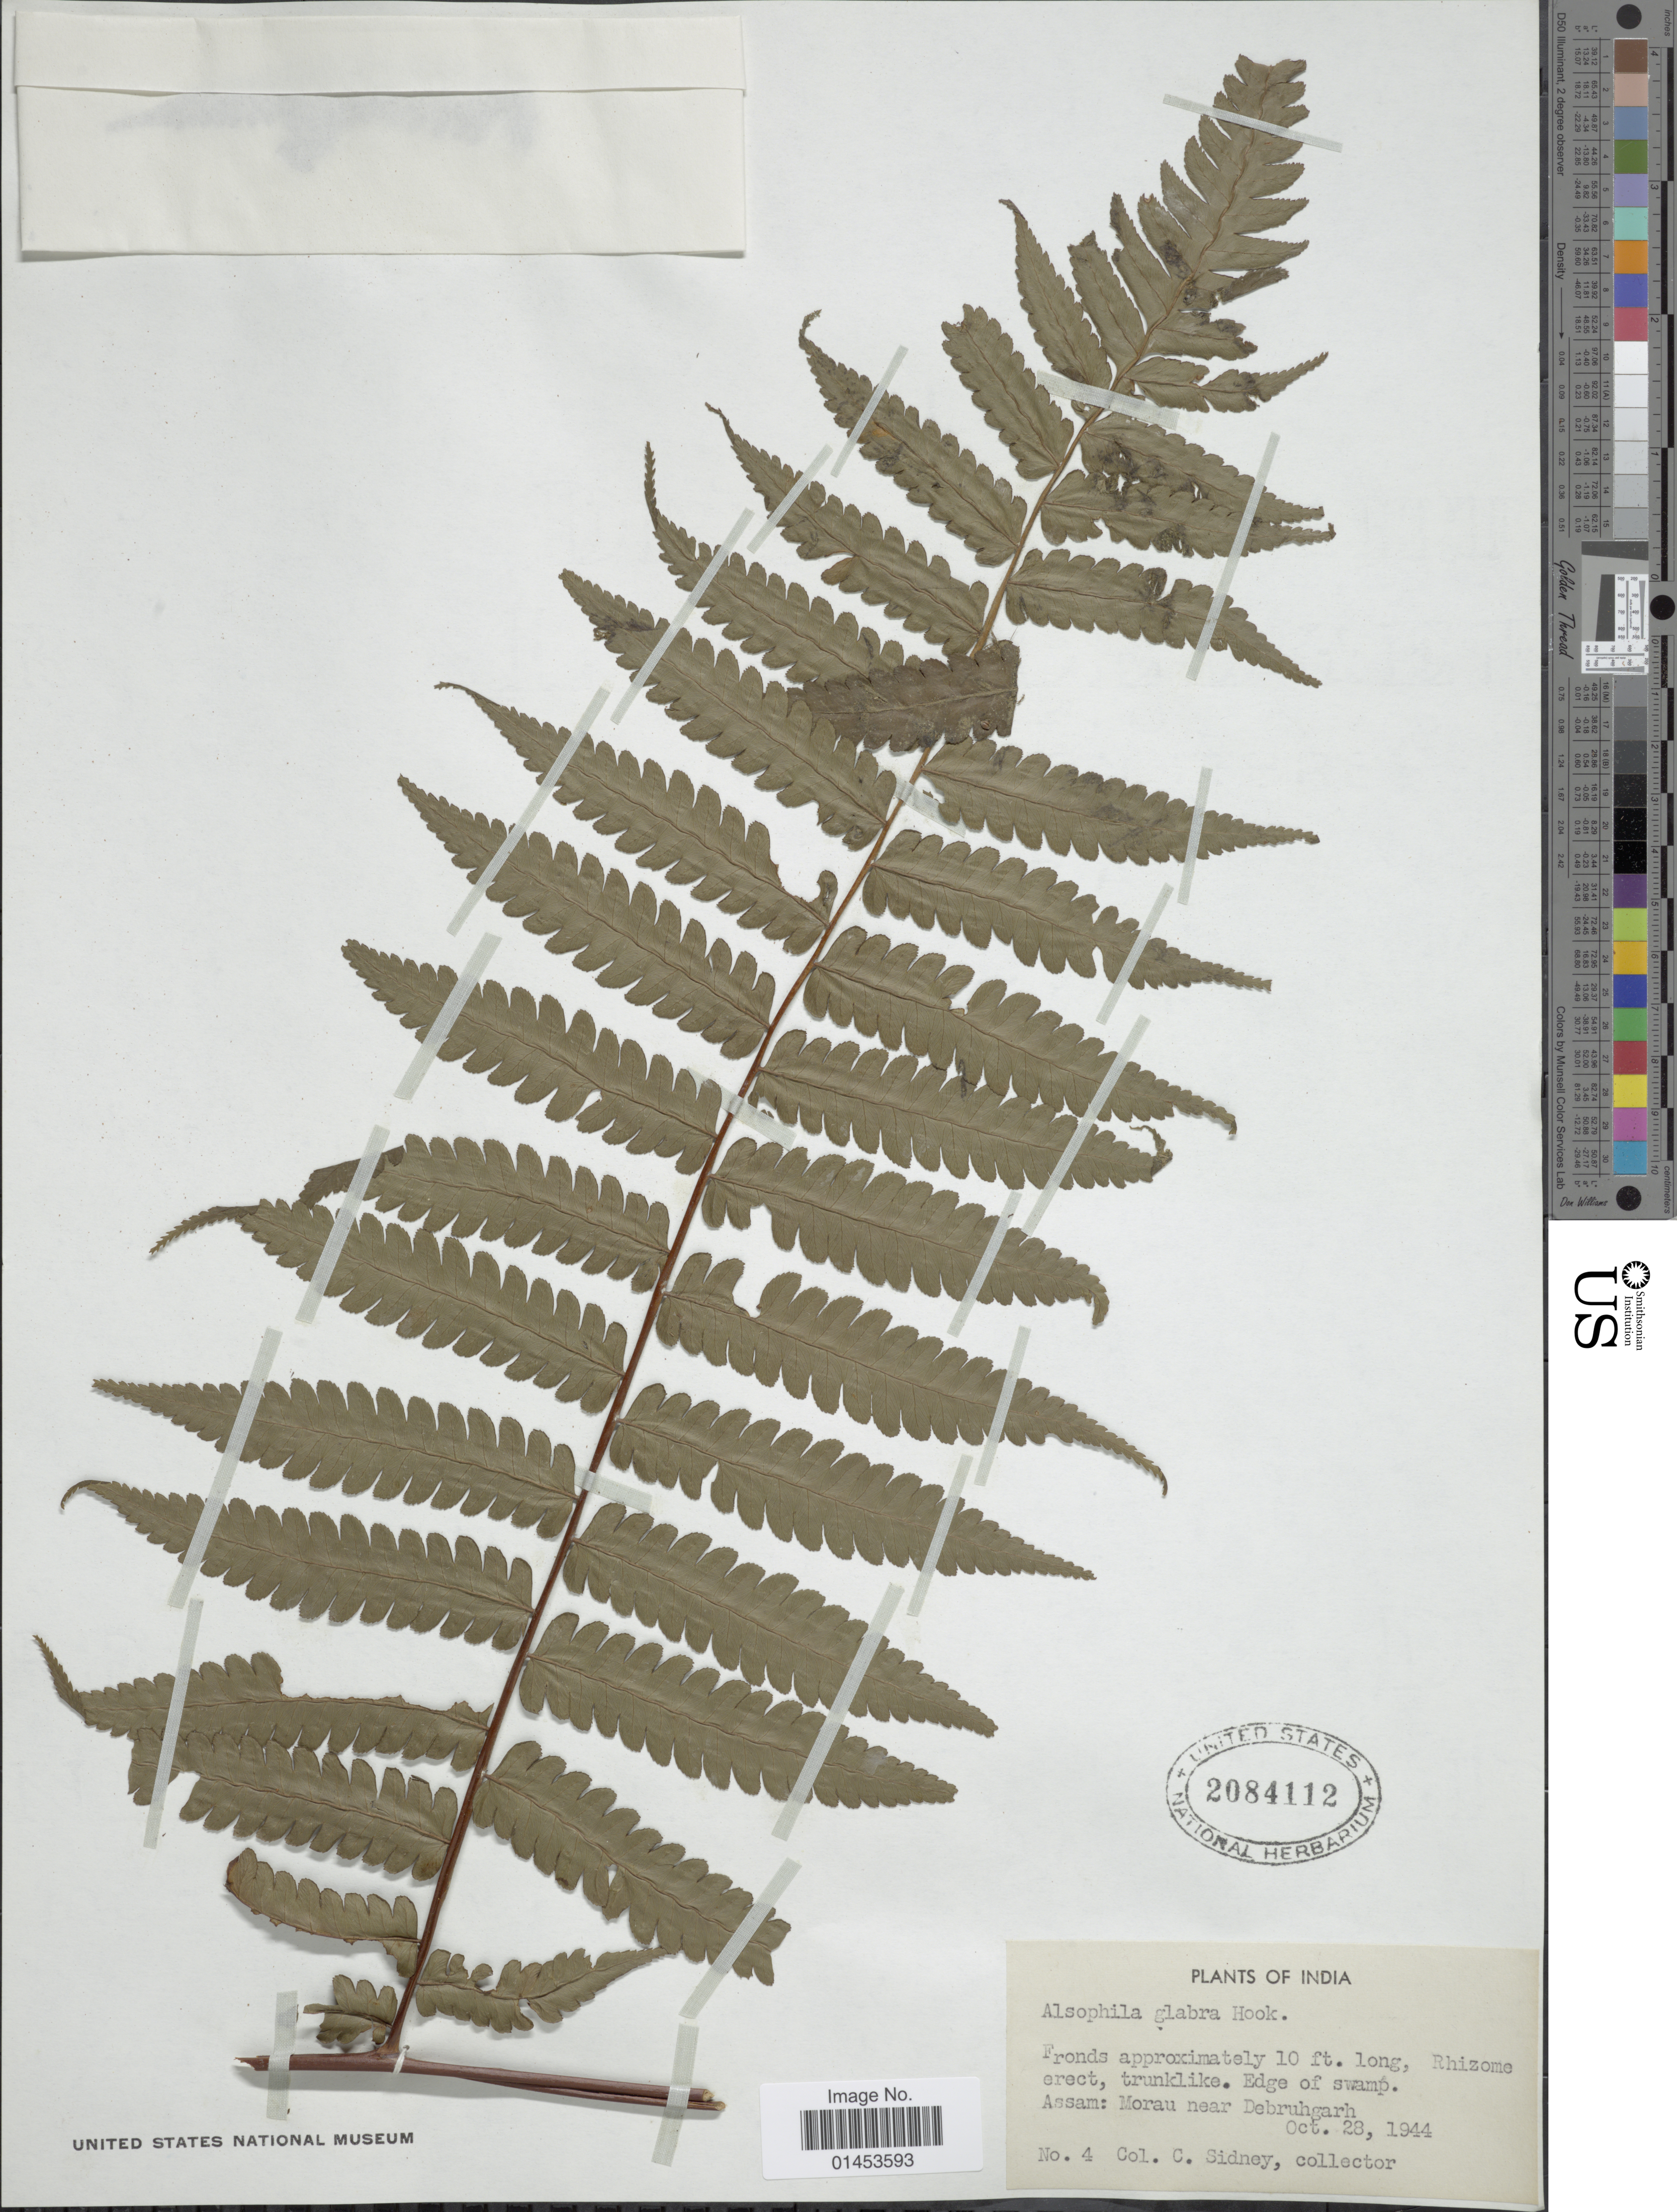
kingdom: Plantae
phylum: Tracheophyta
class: Polypodiopsida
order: Cyatheales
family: Cyatheaceae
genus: Cyathea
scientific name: Cyathea gigantea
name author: (Wall. ex Hook.) Holttum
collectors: C. Sidney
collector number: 4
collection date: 1944-10-28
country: India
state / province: Assam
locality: Edge of swamp, Assam Morau near Debruhgarh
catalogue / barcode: US 2084112